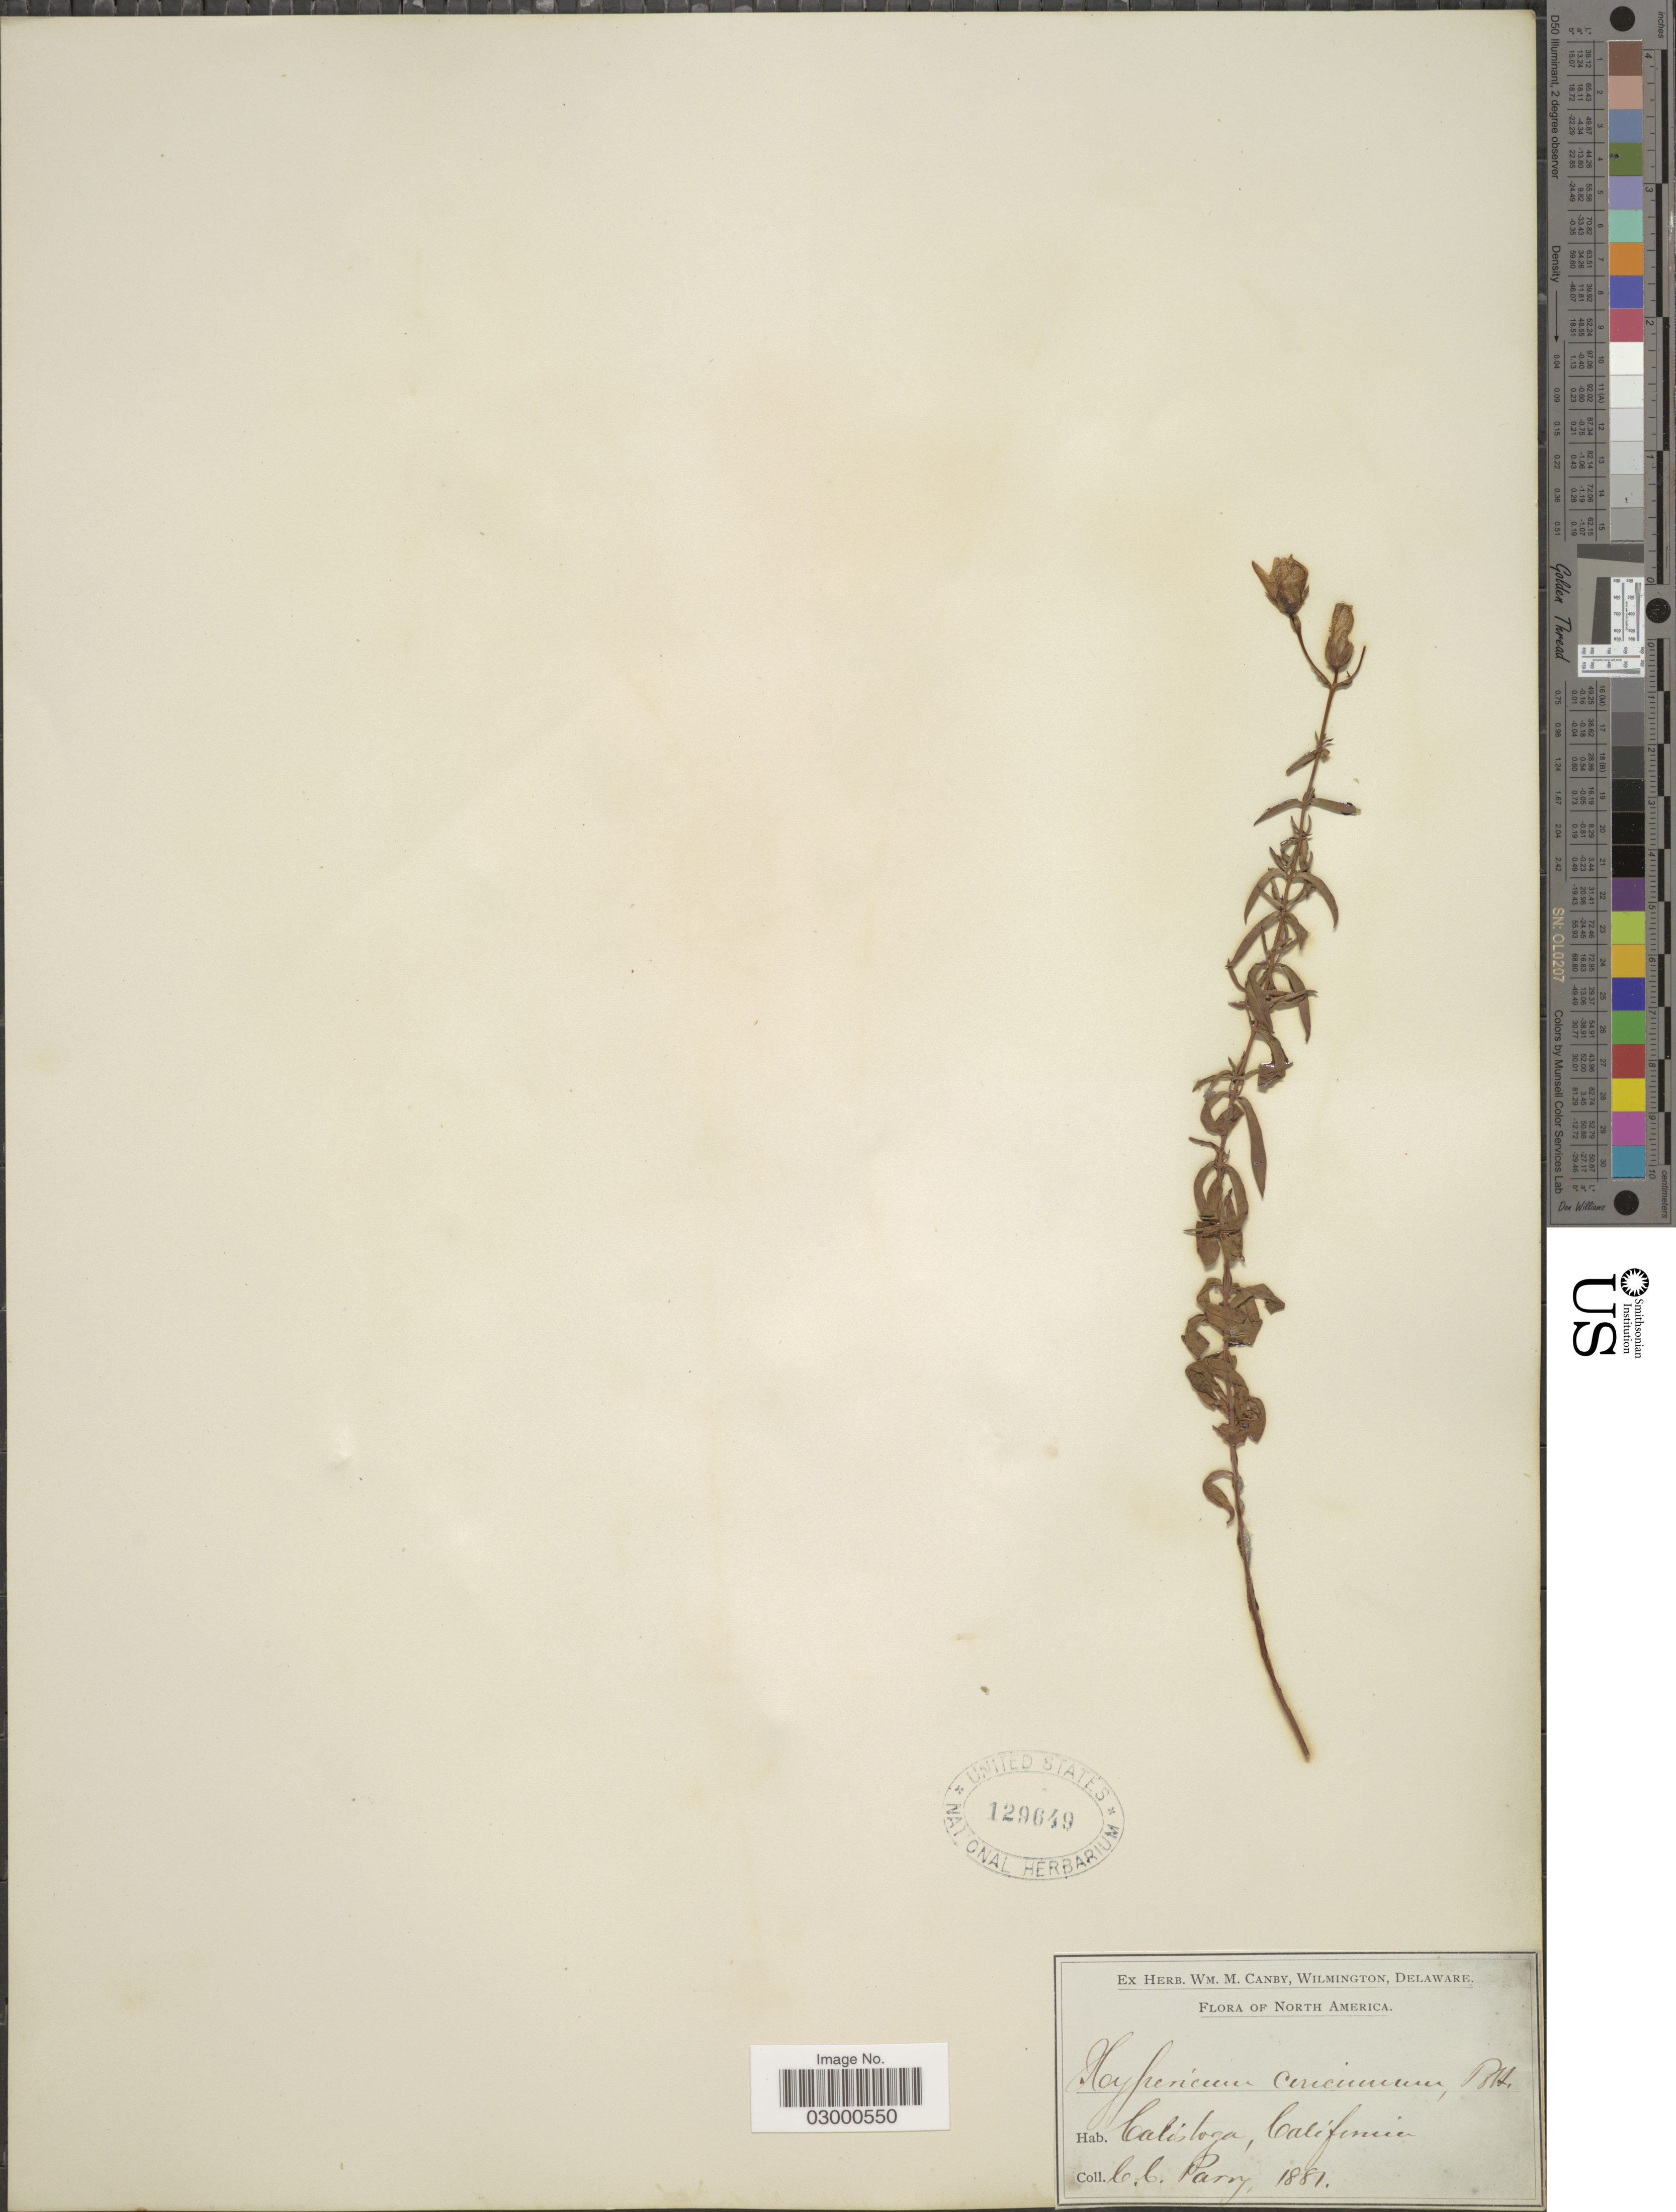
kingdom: Plantae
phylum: Tracheophyta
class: Magnoliopsida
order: Malpighiales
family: Hypericaceae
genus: Hypericum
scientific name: Hypericum concinnum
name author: Benth.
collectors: C. C. Parry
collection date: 1881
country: United States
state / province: California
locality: Calistoga.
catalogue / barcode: US 129649